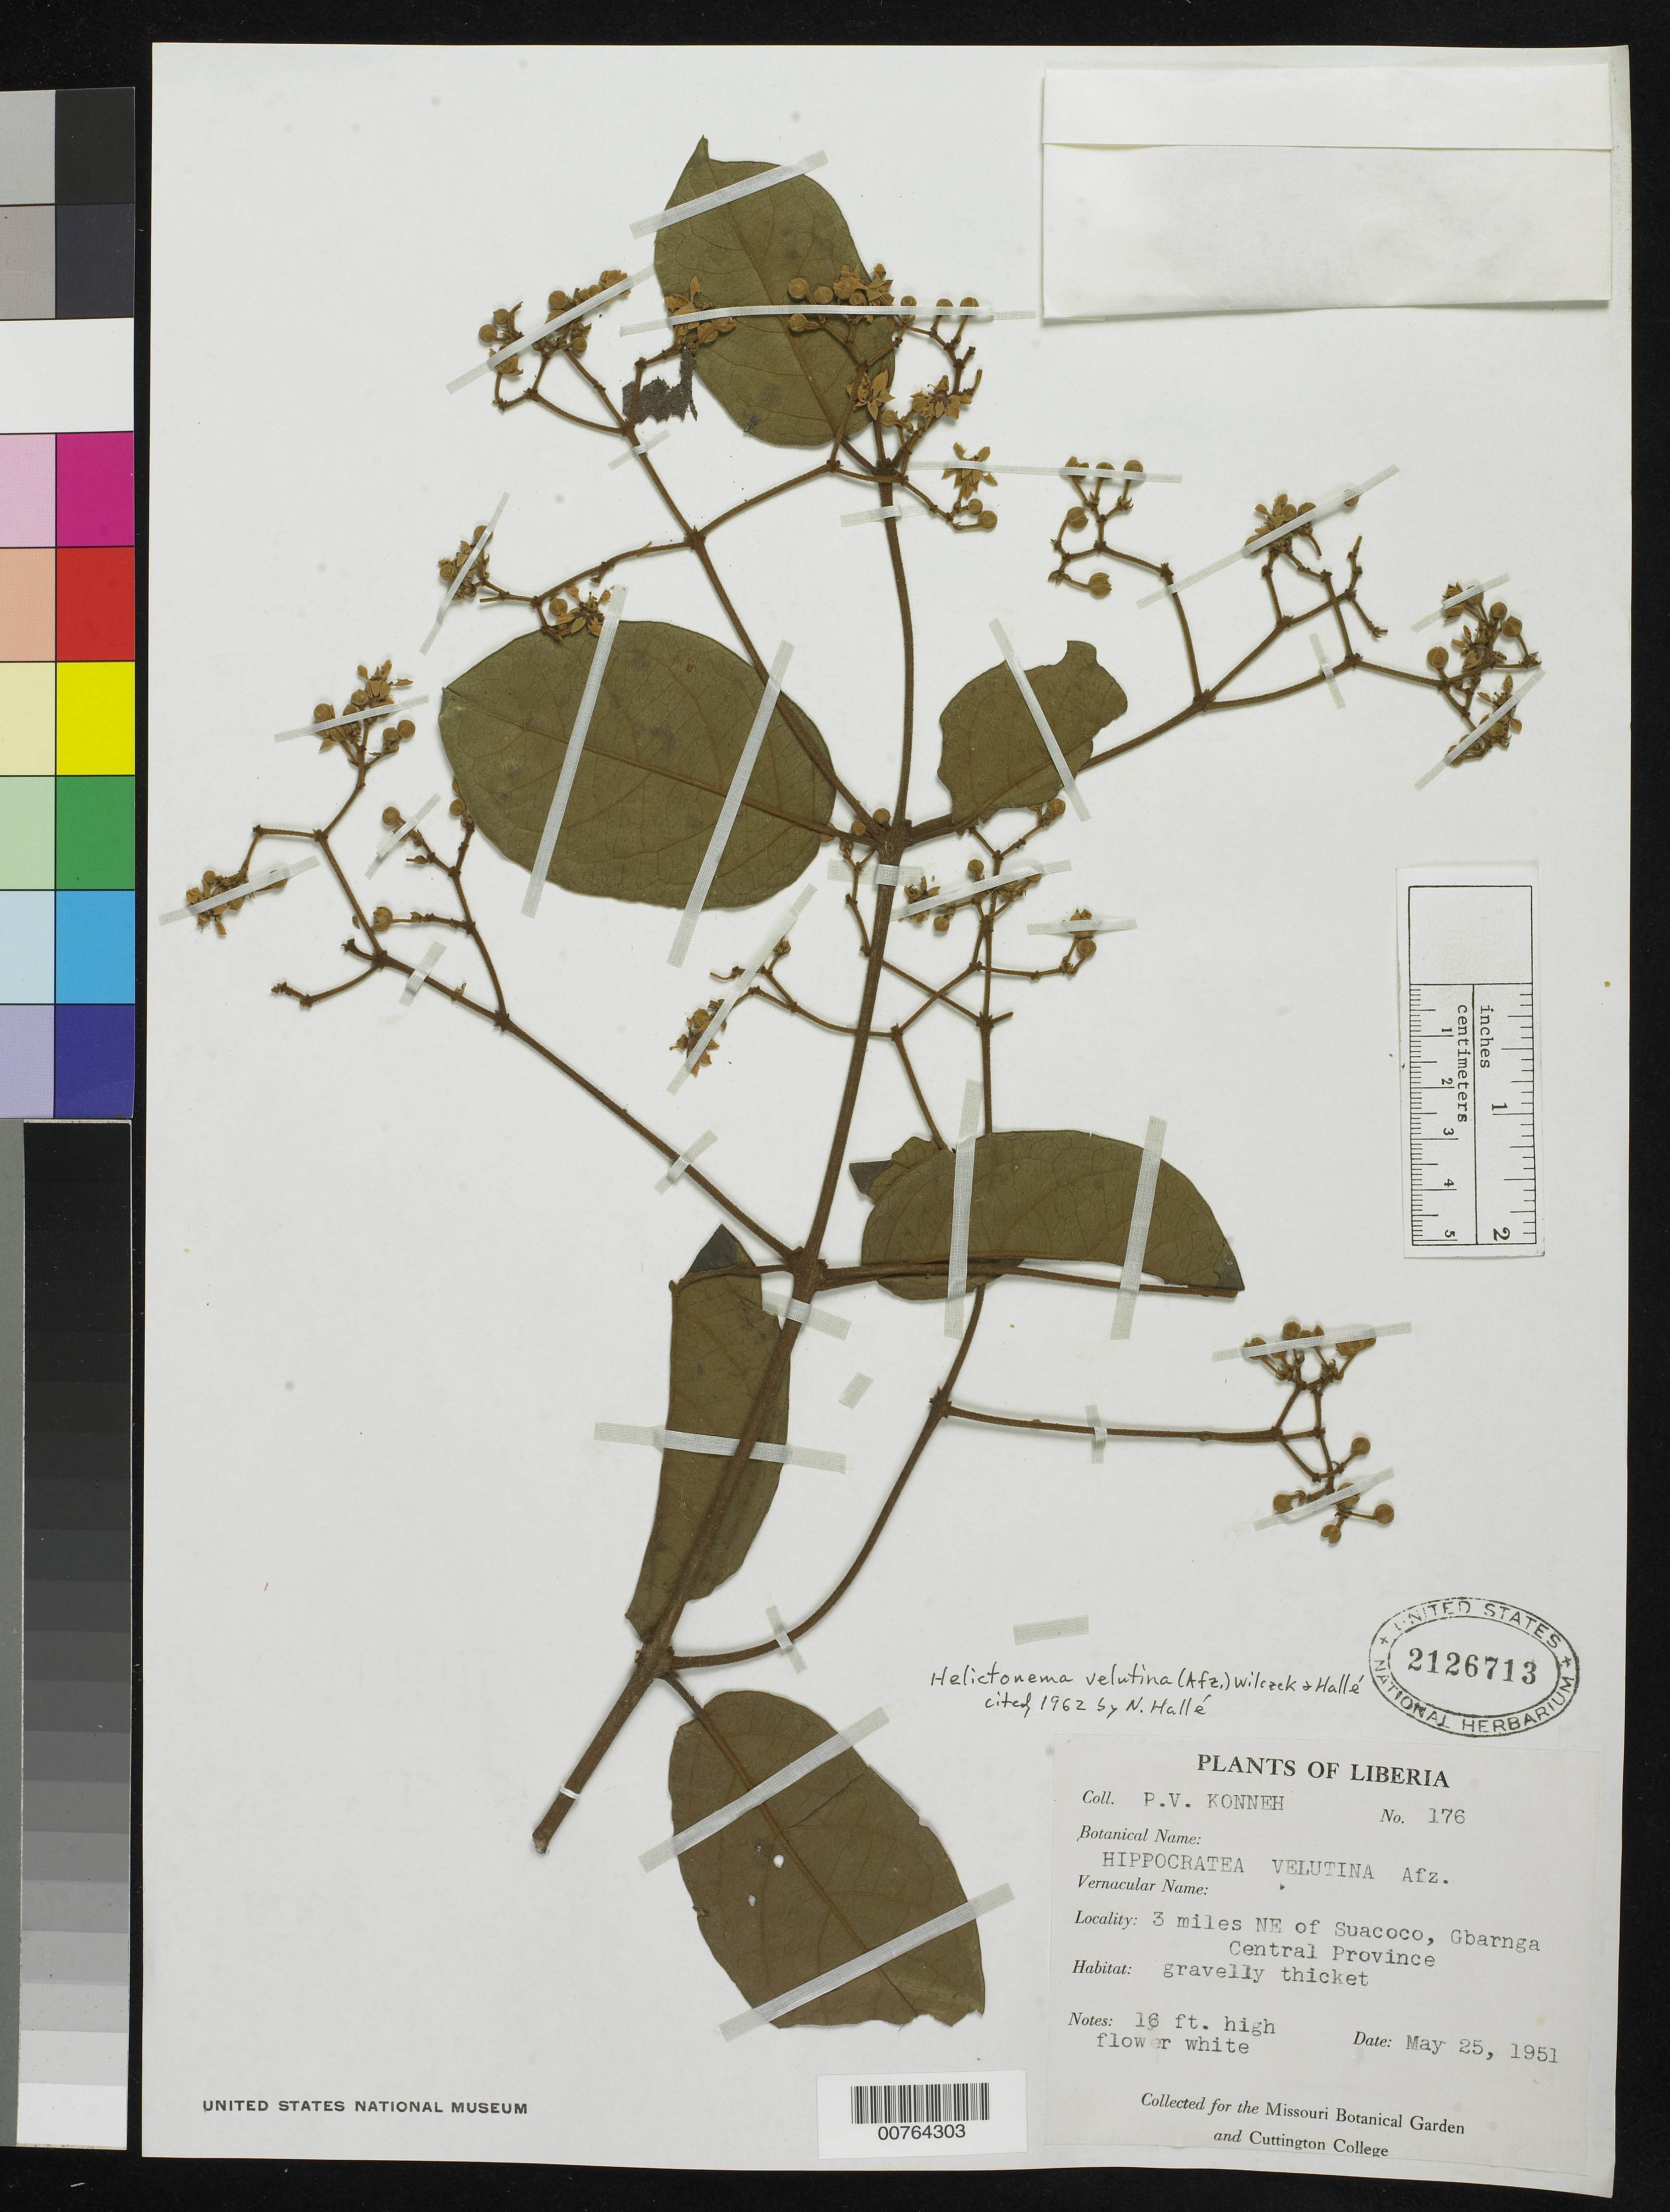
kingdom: Plantae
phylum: Tracheophyta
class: Magnoliopsida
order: Celastrales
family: Celastraceae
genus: Helictonema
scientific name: Helictonema velutinum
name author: (Afzel.) R. Wilczek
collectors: P. Konneh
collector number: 176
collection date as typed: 25 May 1951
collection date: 1951-05-25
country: Liberia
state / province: Bong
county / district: Gbarnga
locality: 3 miles NE of Suacoco, Central Province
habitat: gravelly thicket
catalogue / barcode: US 2126713